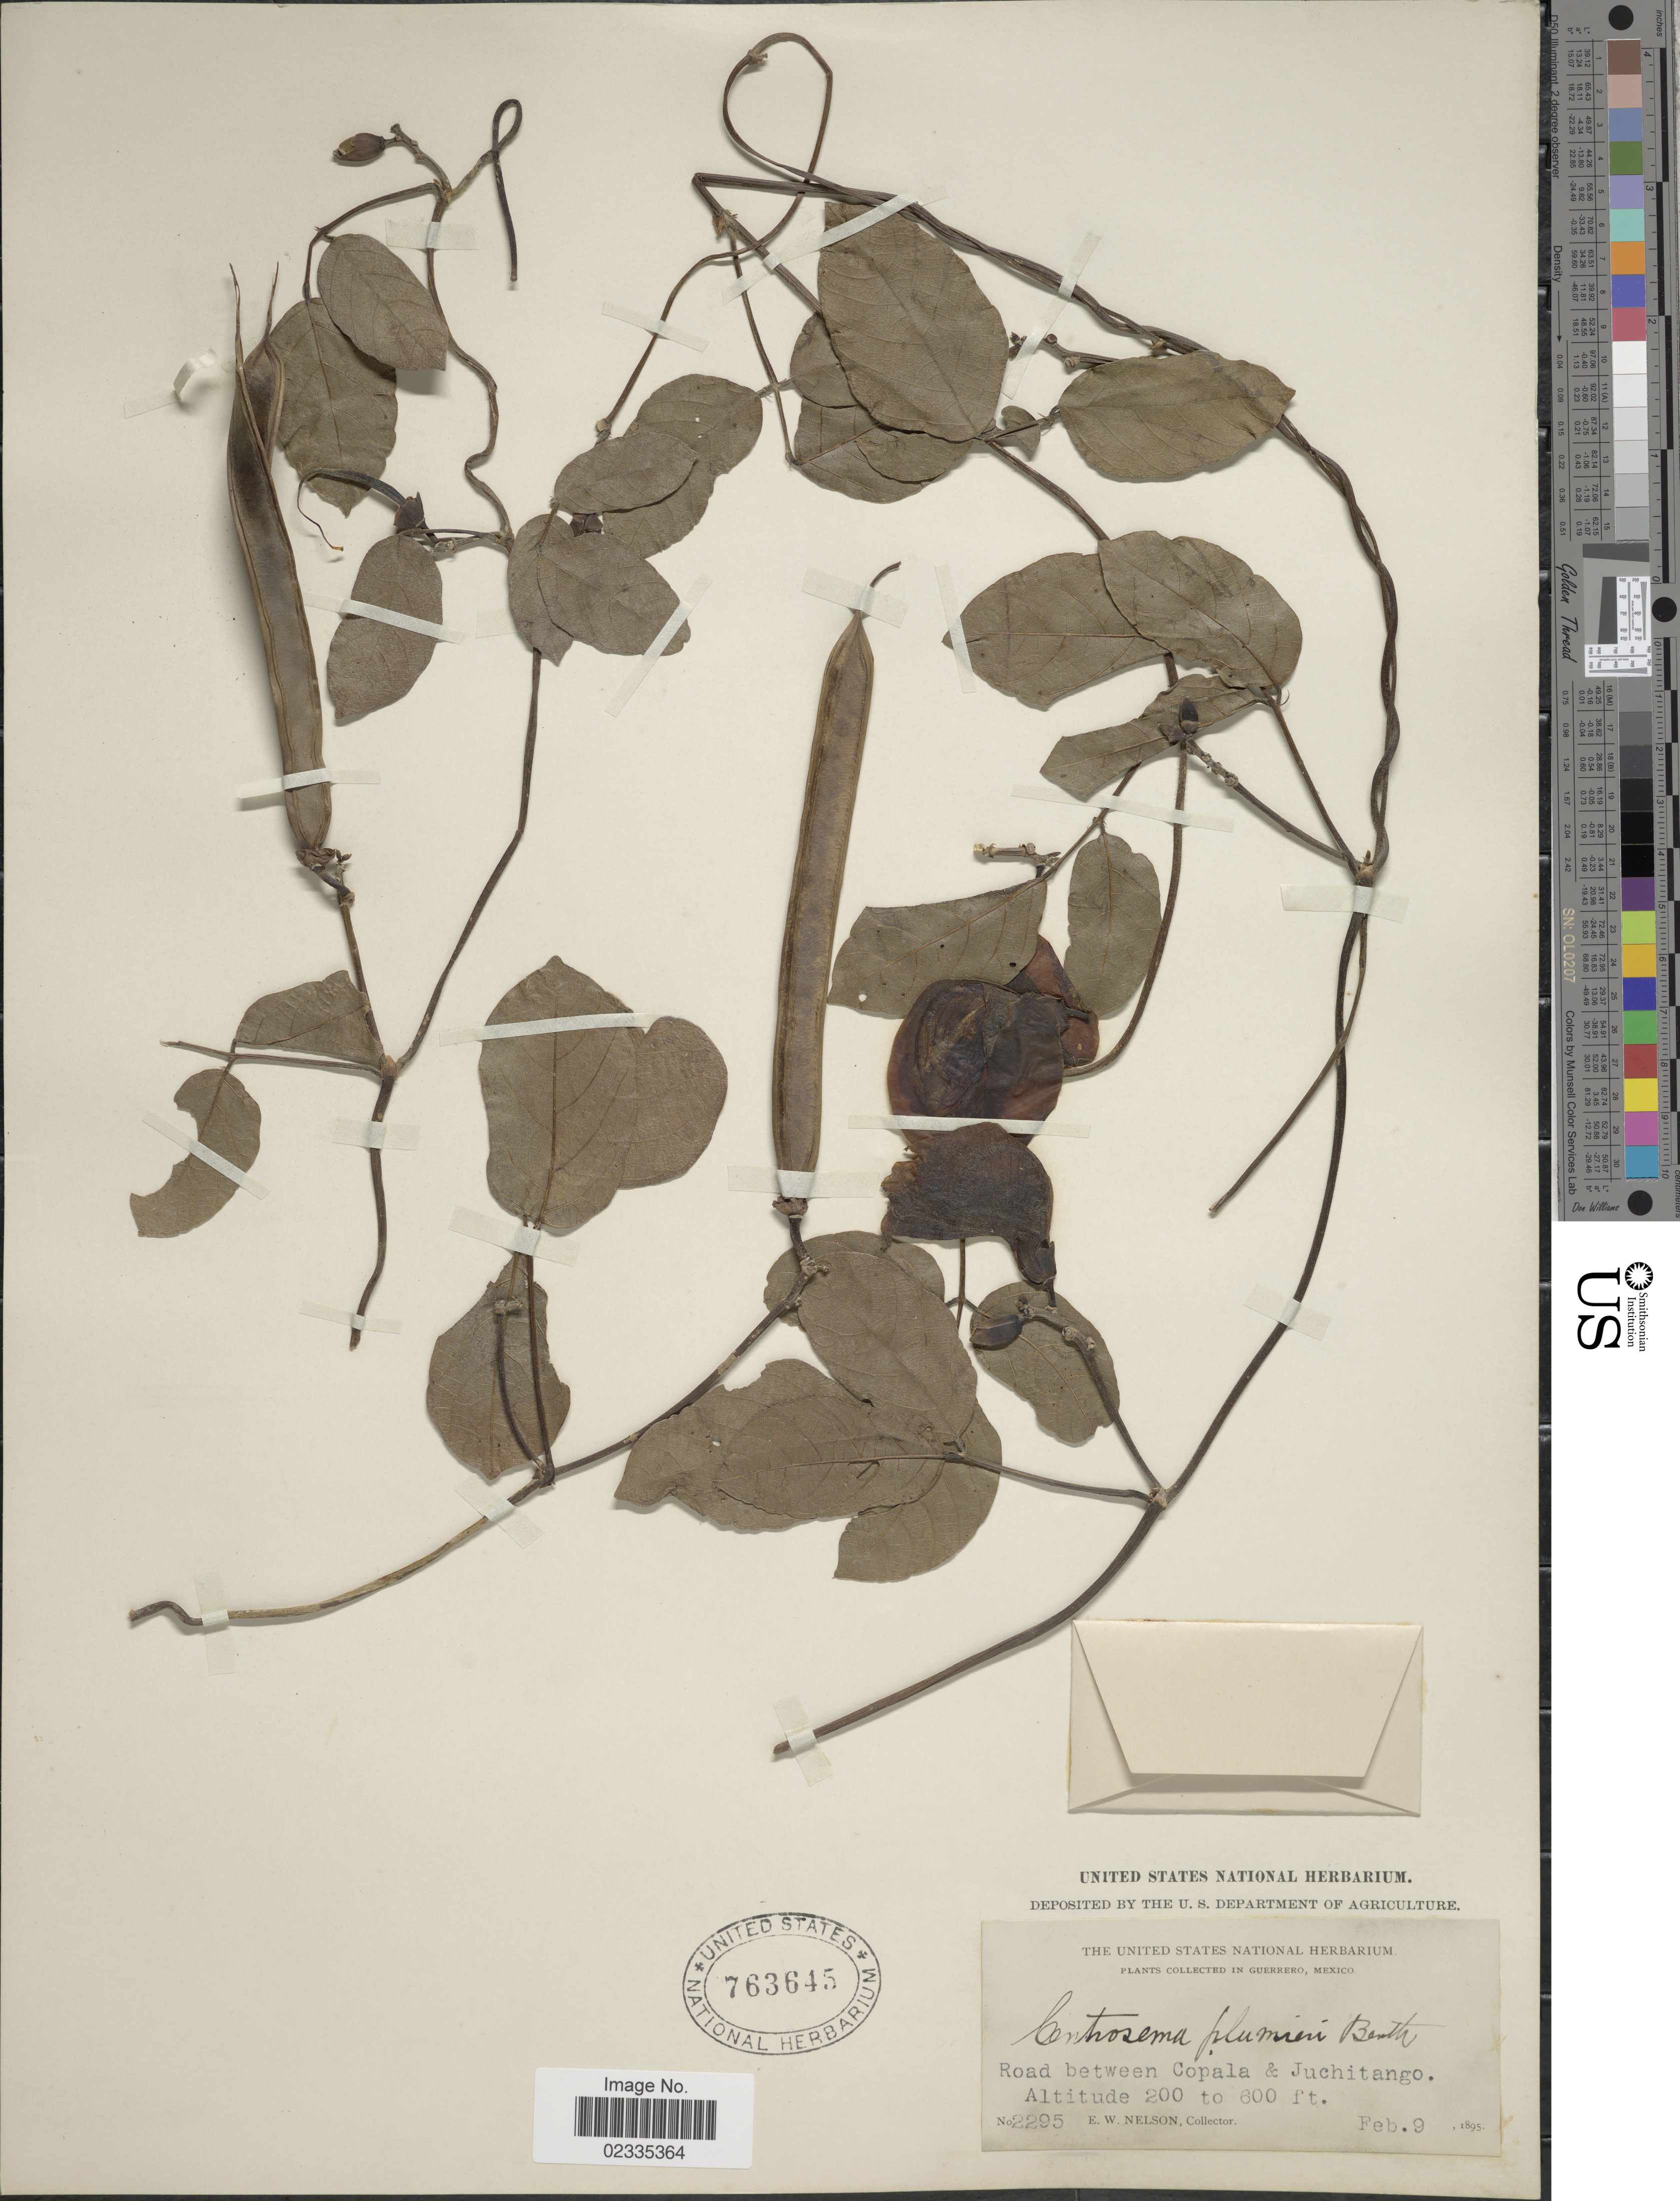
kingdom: Plantae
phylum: Tracheophyta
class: Magnoliopsida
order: Fabales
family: Fabaceae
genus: Centrosema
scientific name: Centrosema plumieri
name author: (Turpin ex Pers.) Benth.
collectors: E. W. Nelson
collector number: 2295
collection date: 1895-02-09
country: Mexico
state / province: Guerrero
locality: Road between Copala & Juchitango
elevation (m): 61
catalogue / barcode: US 763645